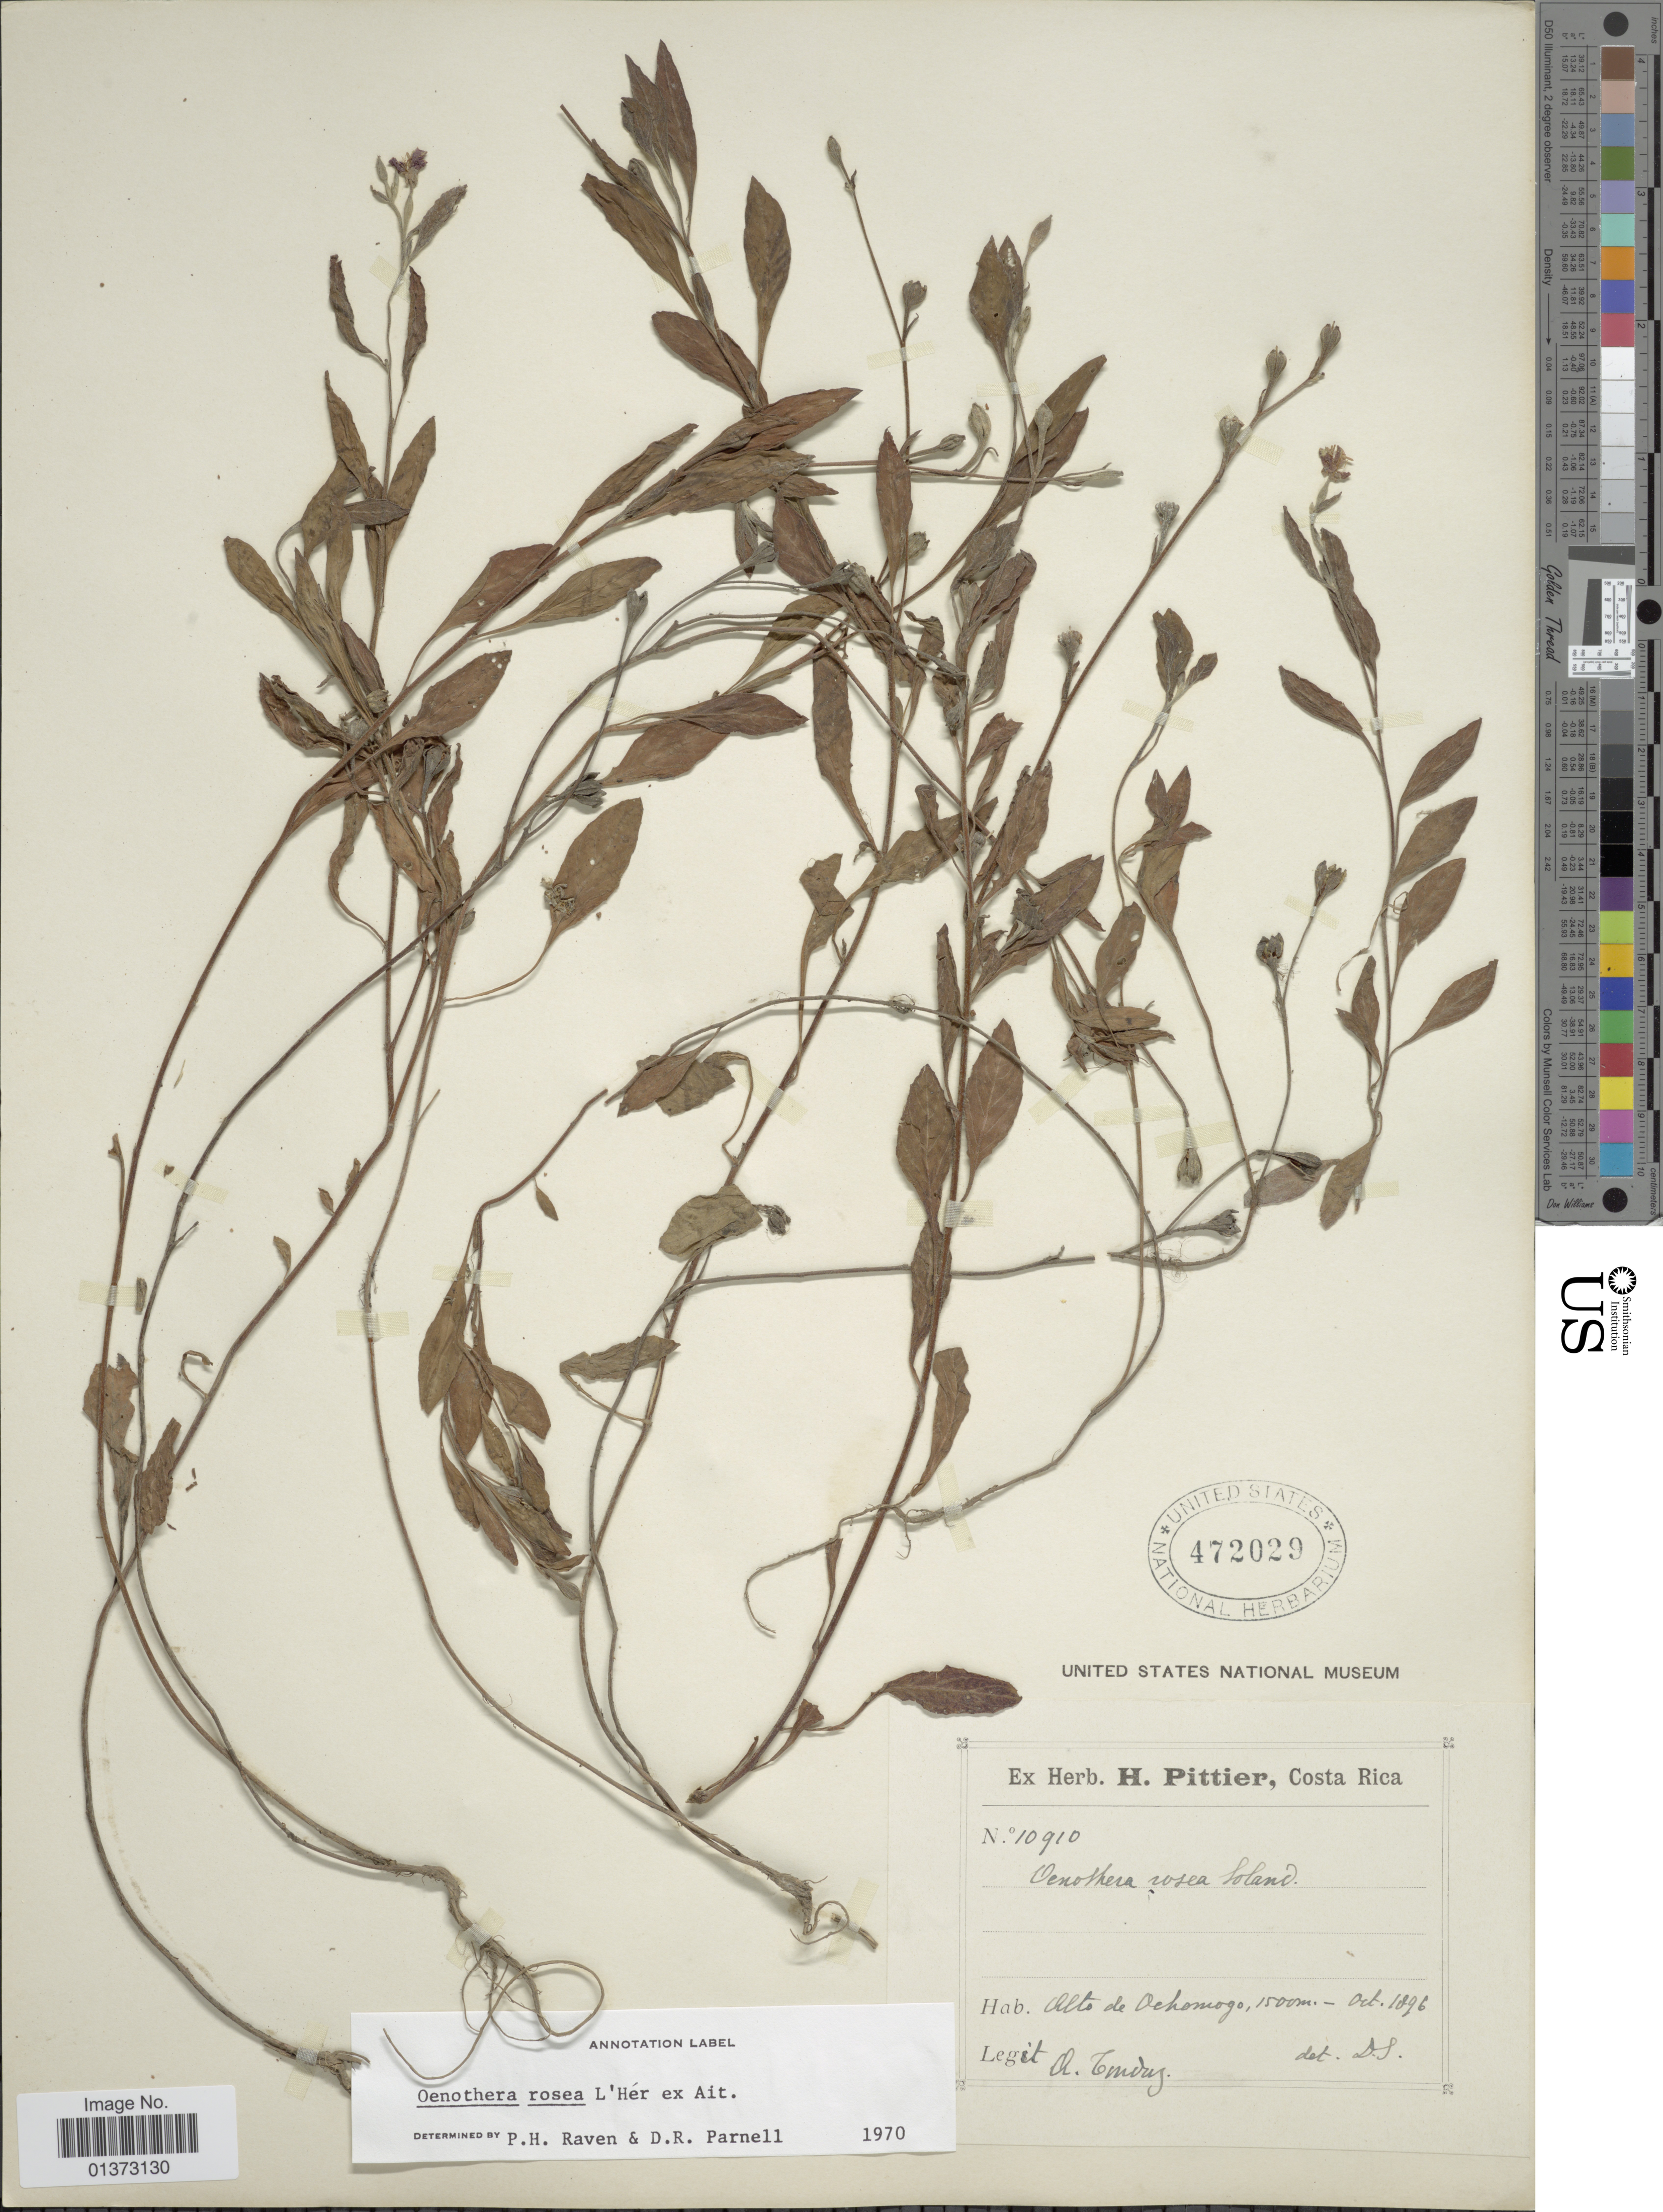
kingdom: Plantae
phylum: Tracheophyta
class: Magnoliopsida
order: Myrtales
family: Onagraceae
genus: Oenothera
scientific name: Oenothera rosea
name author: L'Hér. ex Aiton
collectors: A. Tonduz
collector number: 10910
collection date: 1896-10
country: Costa Rica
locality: Ochomogo.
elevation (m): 1500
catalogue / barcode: US 472029